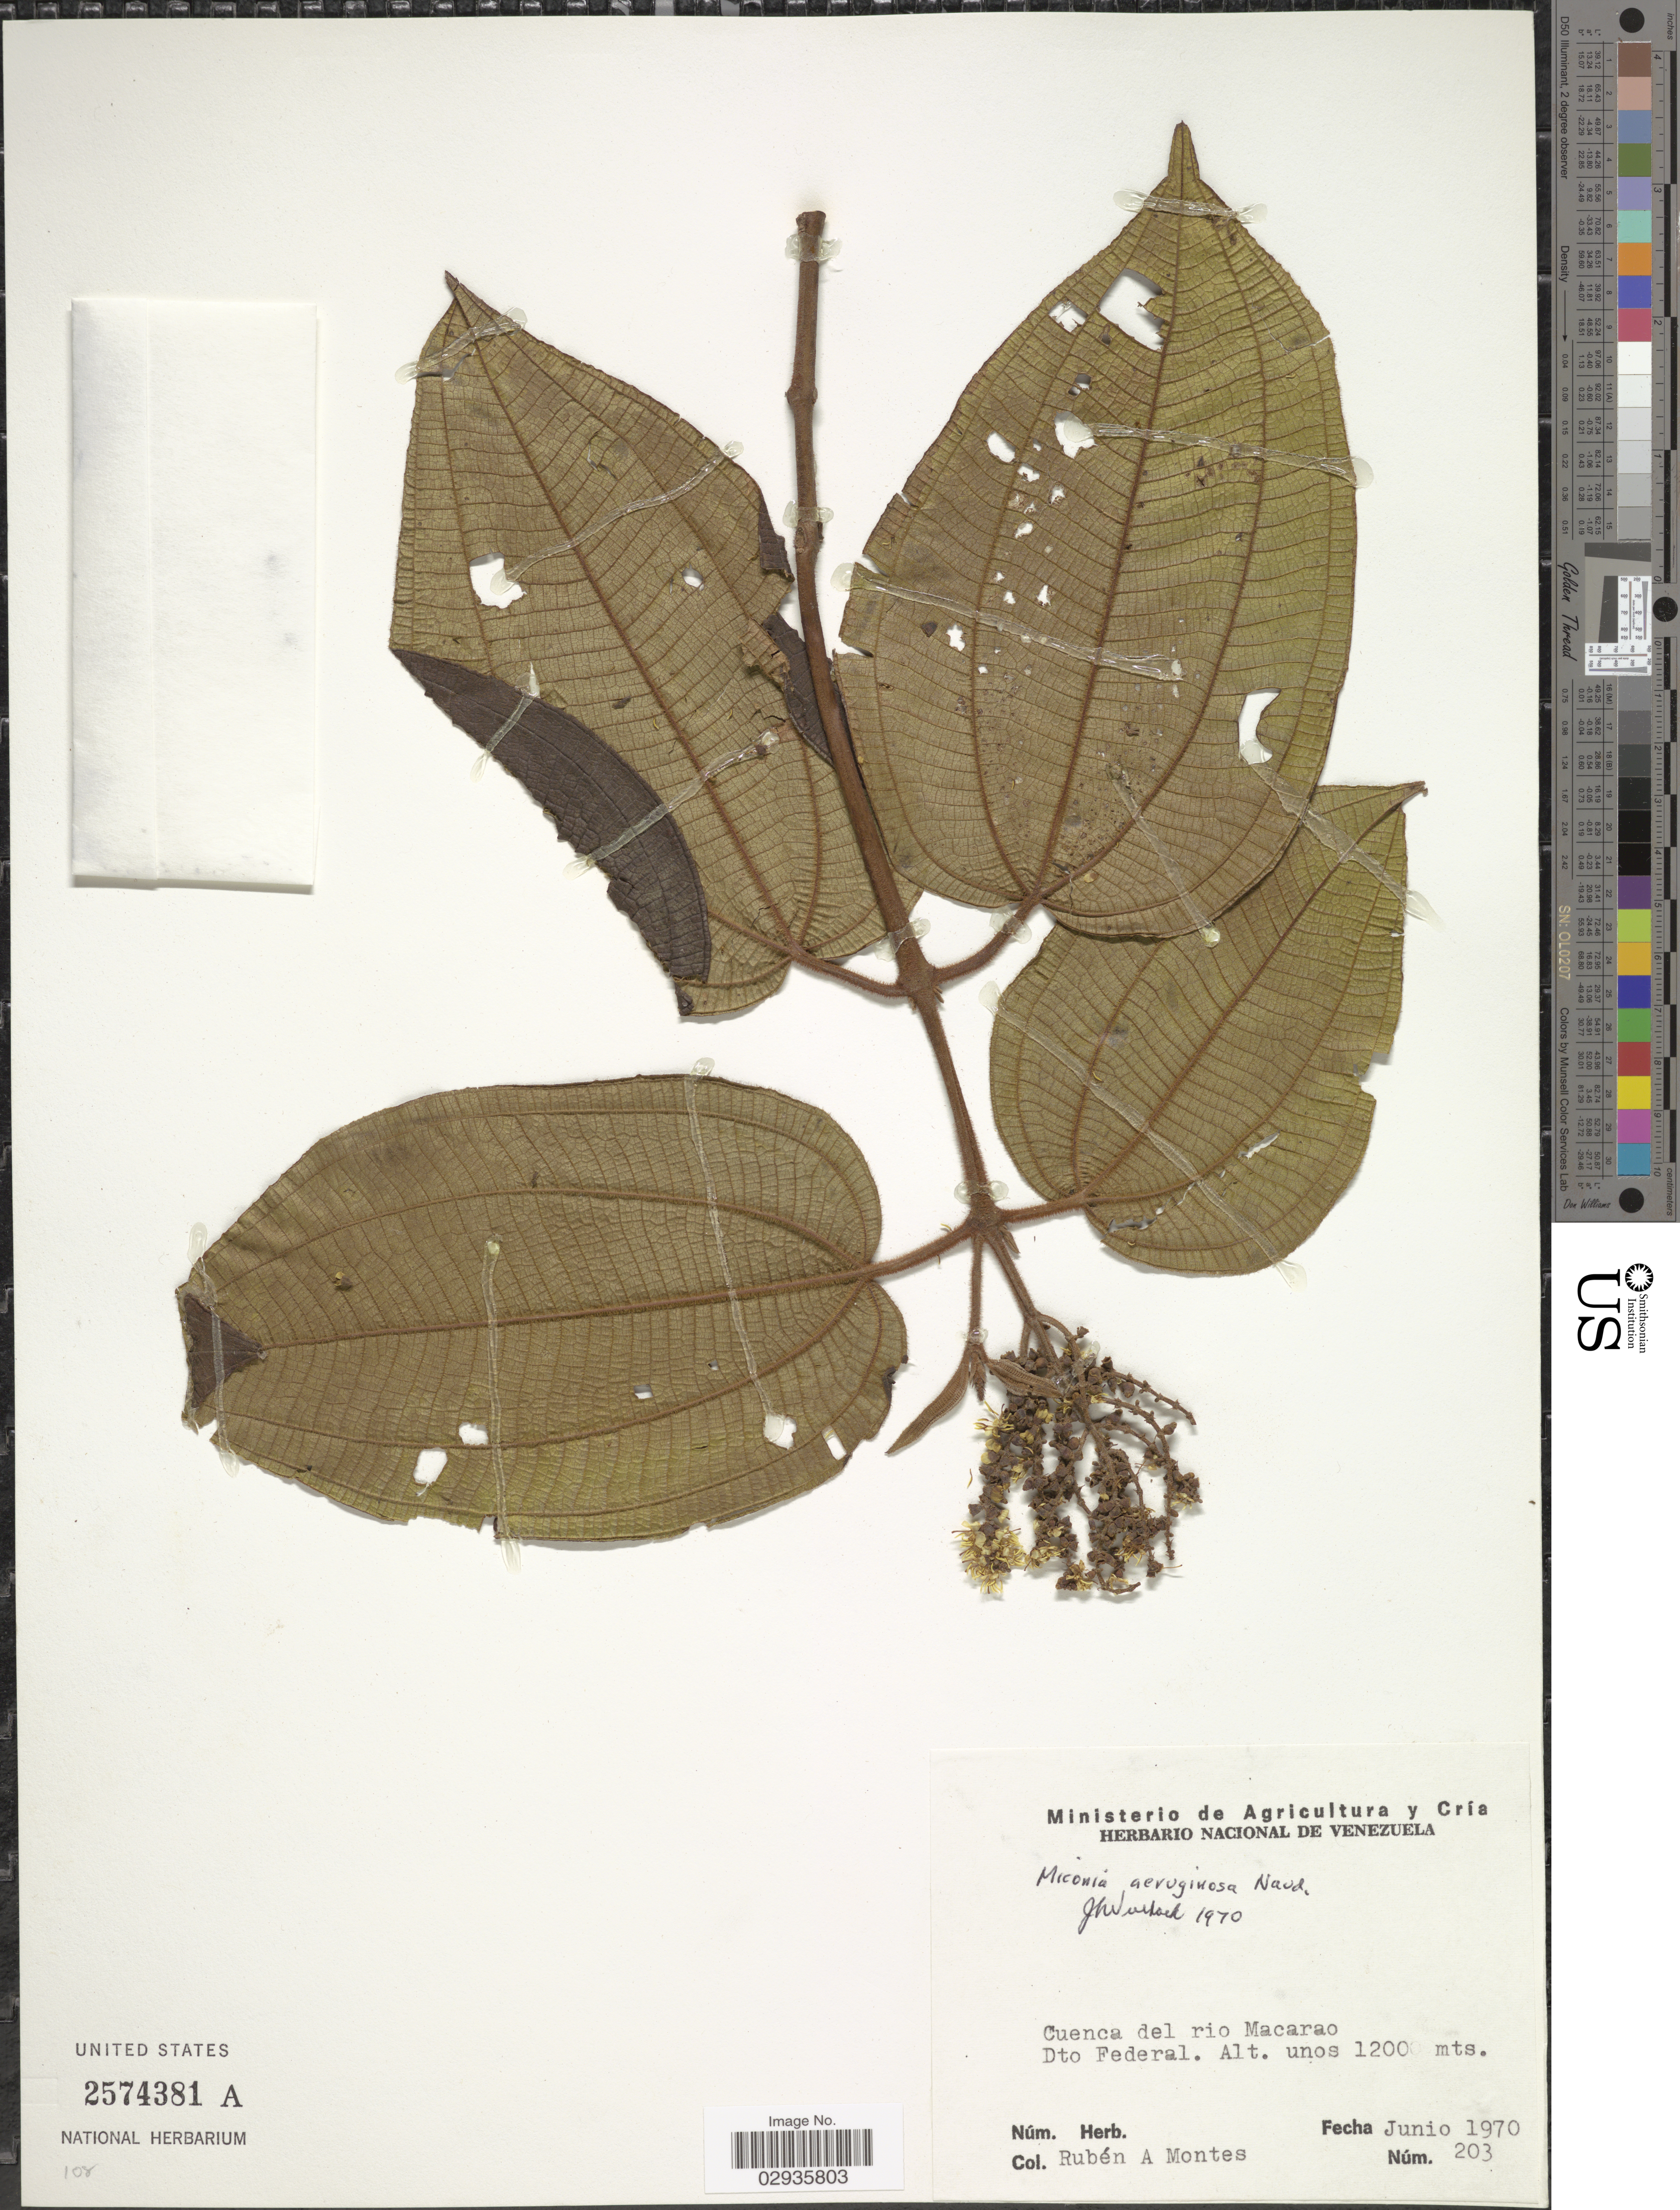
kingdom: Plantae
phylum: Tracheophyta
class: Magnoliopsida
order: Myrtales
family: Melastomataceae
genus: Miconia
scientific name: Miconia aeruginosa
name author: Naudin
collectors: R. Montes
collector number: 203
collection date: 1970-06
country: Venezuela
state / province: Distrito Federal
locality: Cuenca del rio Macarao, Dto Federal.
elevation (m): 1200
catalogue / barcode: US 2574381A